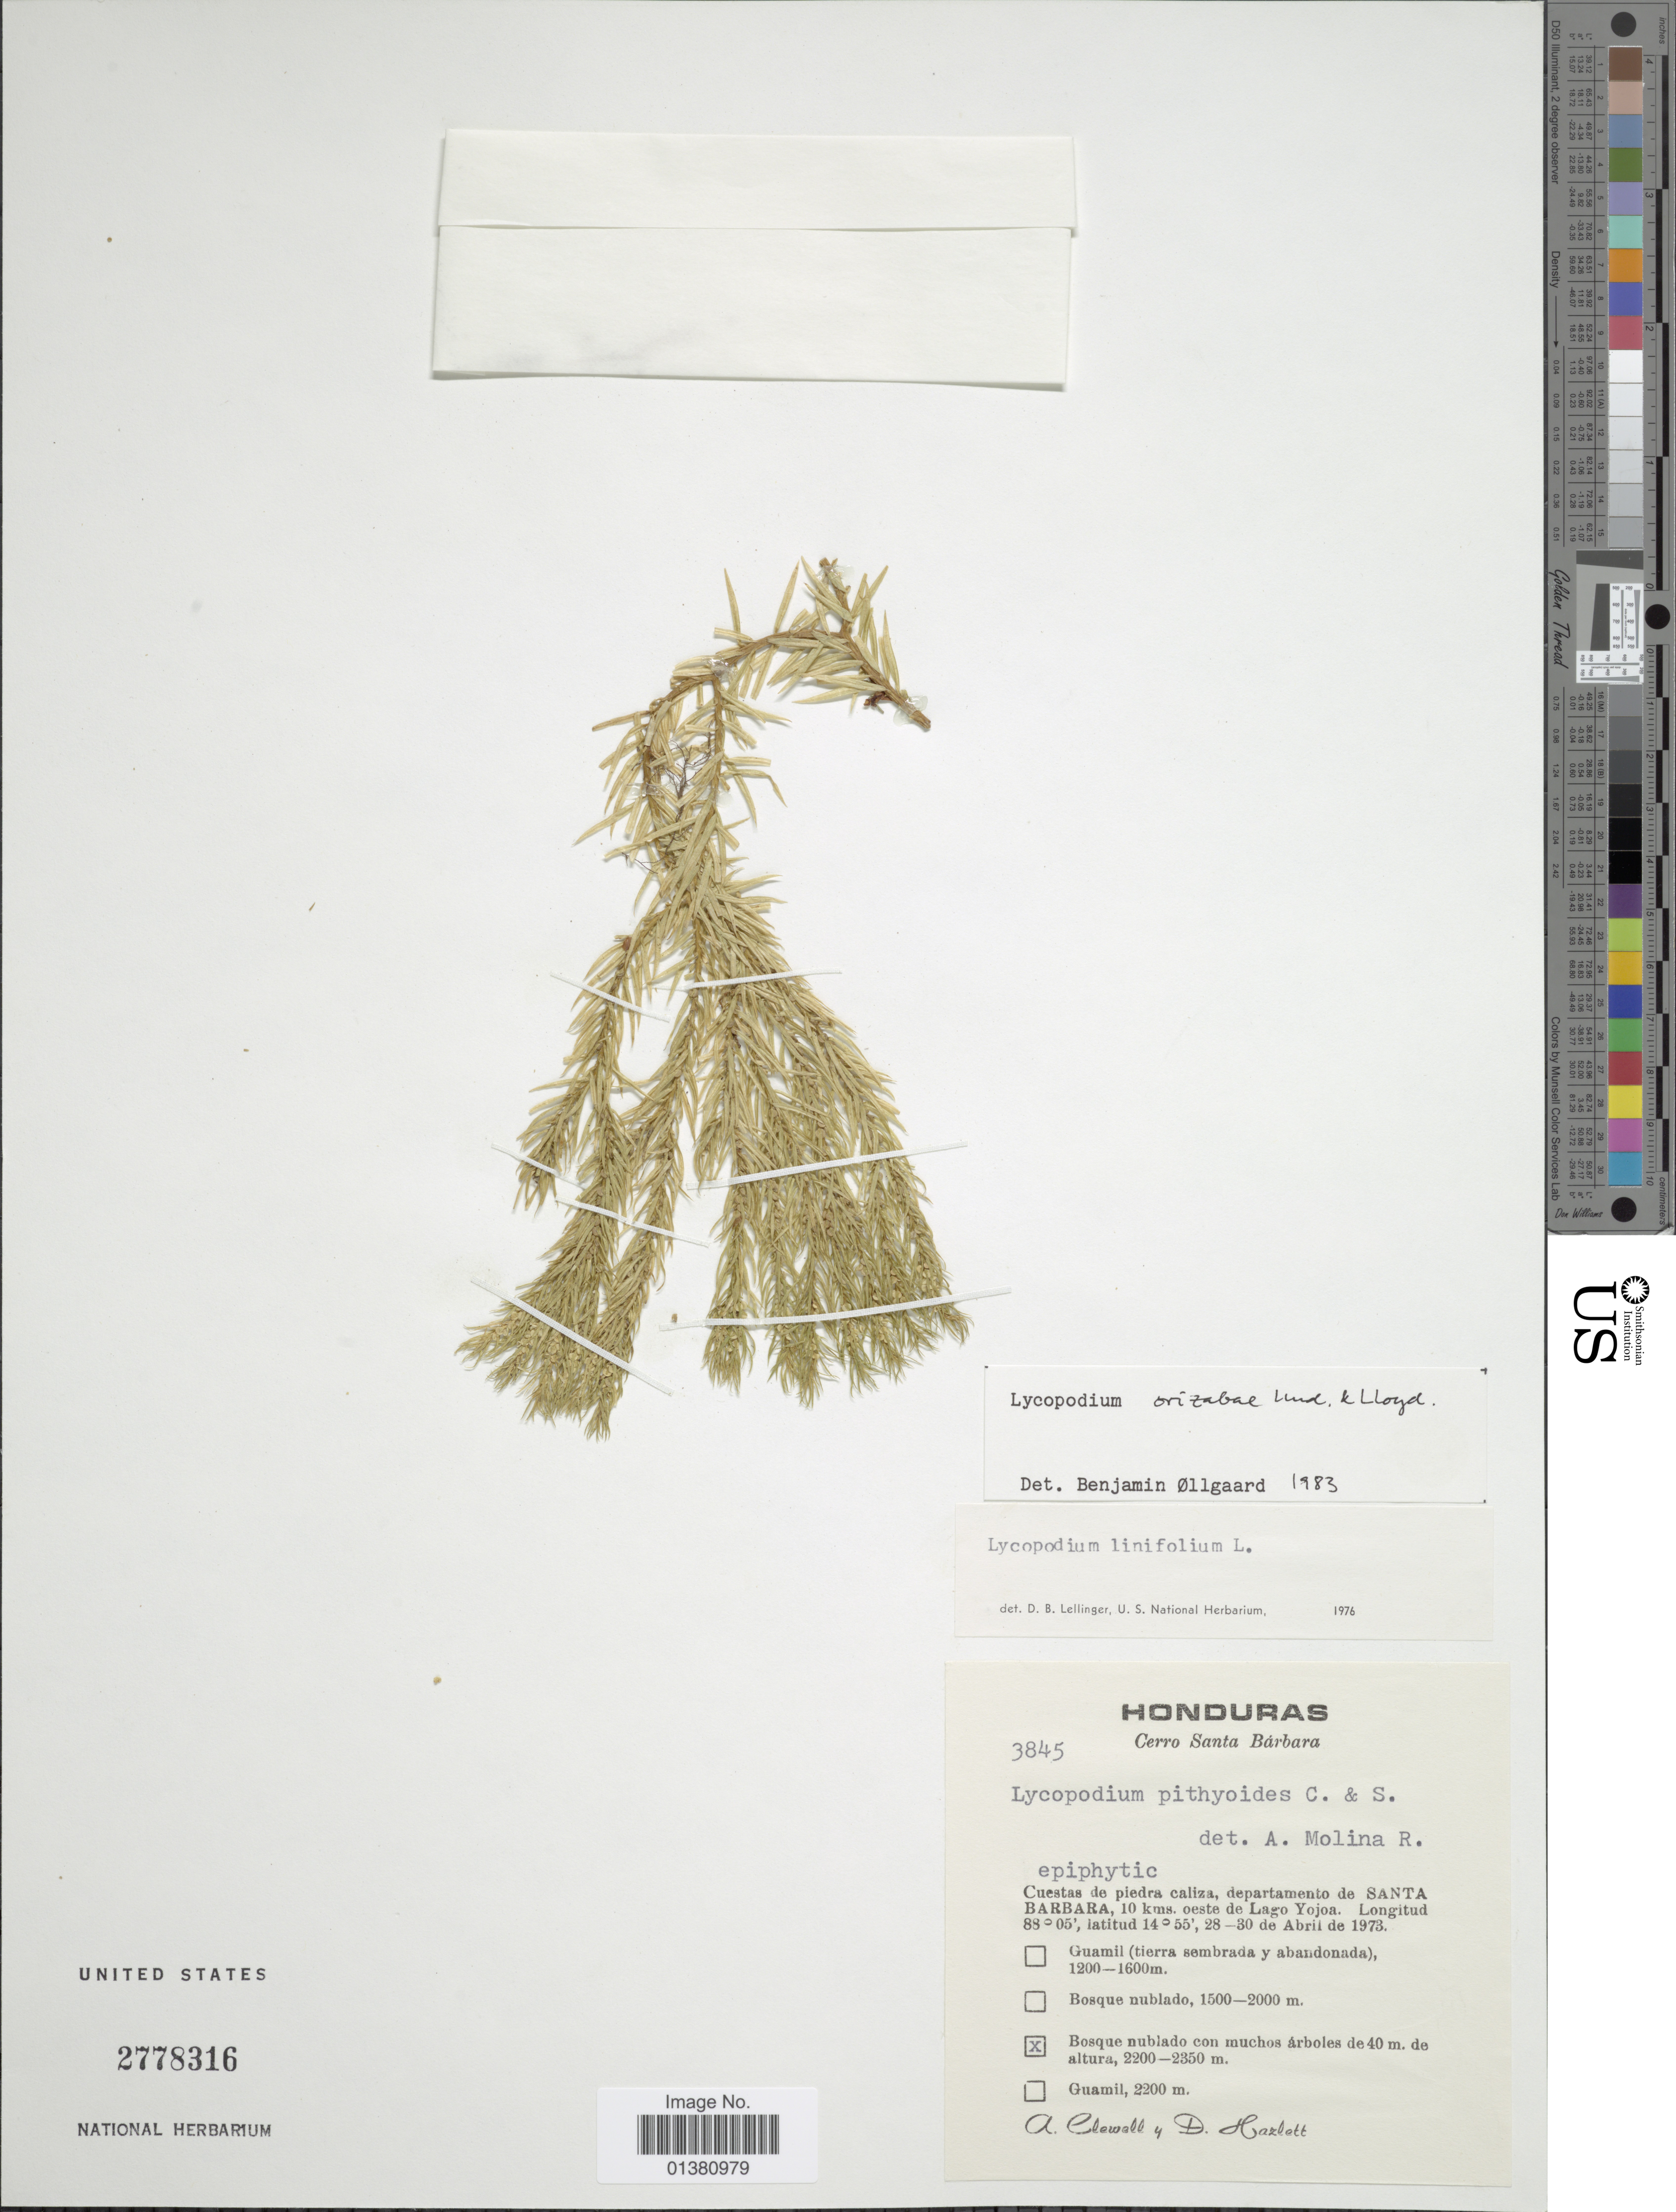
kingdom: Plantae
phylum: Tracheophyta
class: Lycopodiopsida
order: Lycopodiales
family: Lycopodiaceae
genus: Phlegmariurus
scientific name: Phlegmariurus orizabae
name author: (Underw. & F.E. Lloyd) B. Øllg.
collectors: A. Clewell & D. Hazlett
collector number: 3845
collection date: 1973-04-28/1973-04-30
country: Honduras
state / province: Santa Bárbara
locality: Cerro Santa Barbara, Cuestas de piedra zaliza, departamento de Santa Barbara, 10 kms oest de Lago Yojoa, Bosque nublado con muchos arboles de 40 m.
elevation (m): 2200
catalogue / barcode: US 2778316